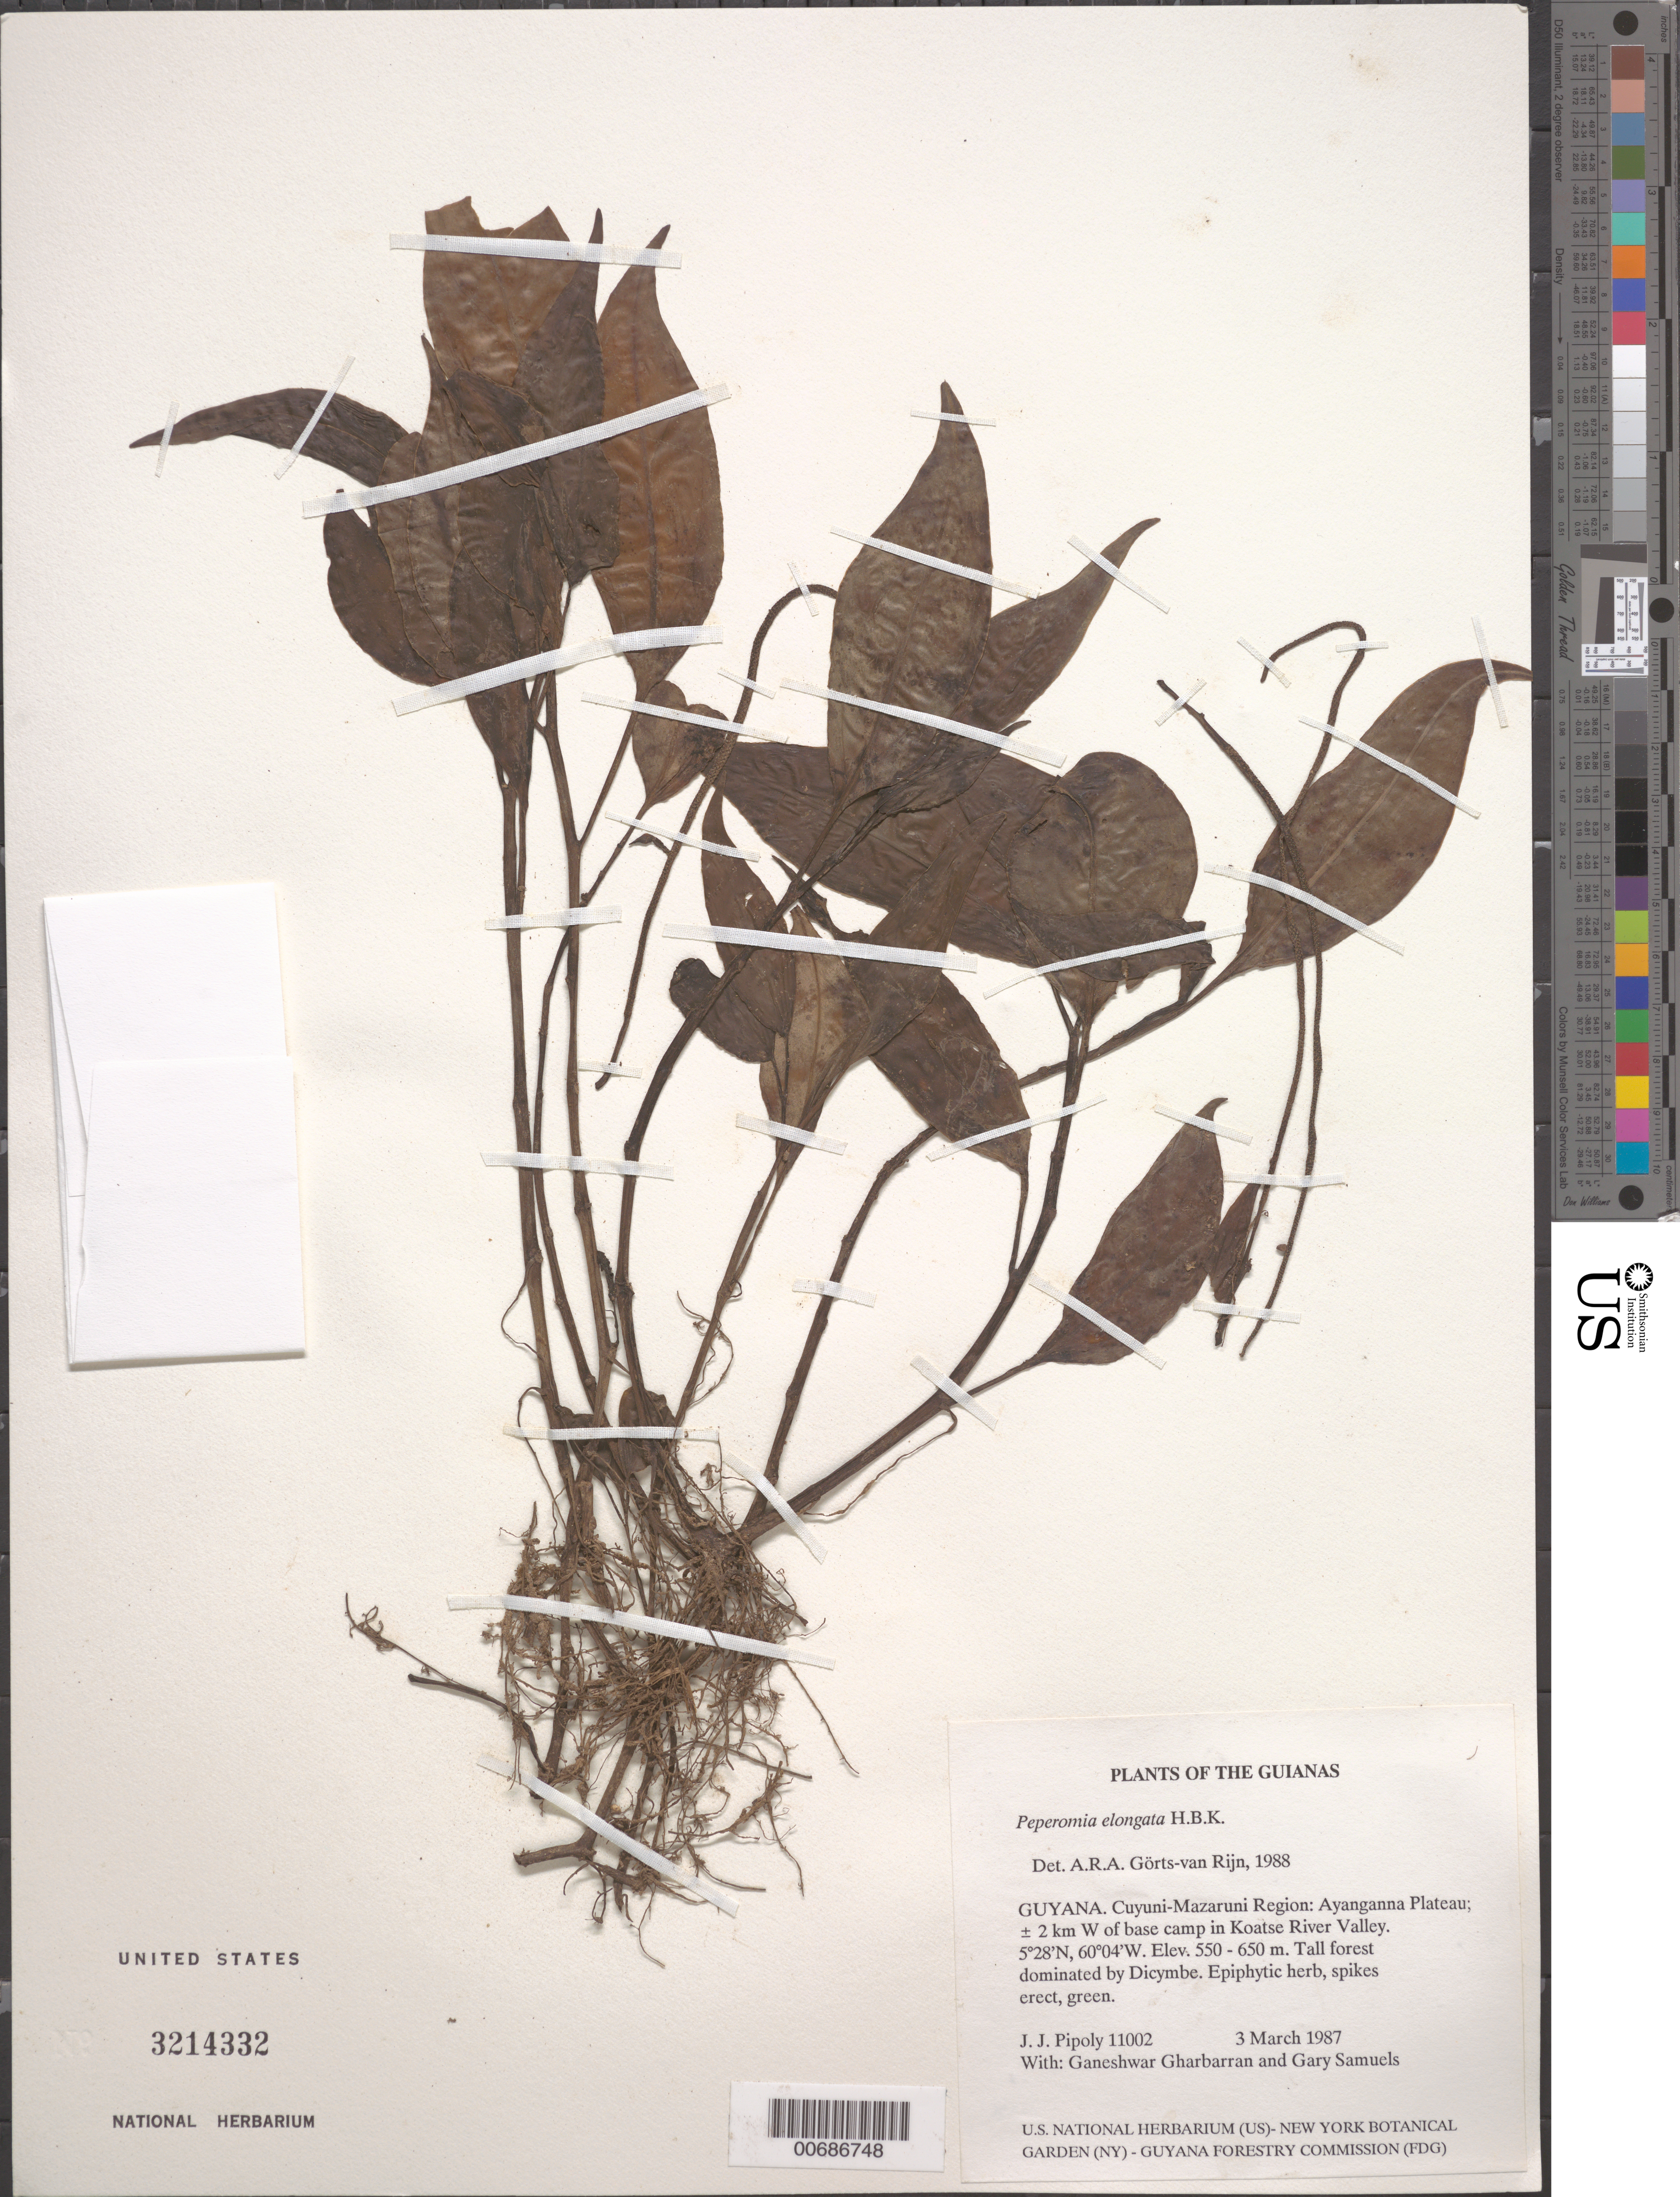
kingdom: Plantae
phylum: Tracheophyta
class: Magnoliopsida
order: Piperales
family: Piperaceae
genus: Peperomia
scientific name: Peperomia elongata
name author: Kunth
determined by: Görts-van Rijn, A. R. A.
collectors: J. J. Pipoly, G. Gharbarran & G. Samuels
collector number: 11002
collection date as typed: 3 March 1987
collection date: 1987-03-03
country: Guyana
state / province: Cuyuni-Mazaruni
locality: Ayanganna Plateau; ± 2 km W of base camp in Koatse River Valley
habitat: Tall forest dominated by Dicymbe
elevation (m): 550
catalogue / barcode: US 3214332